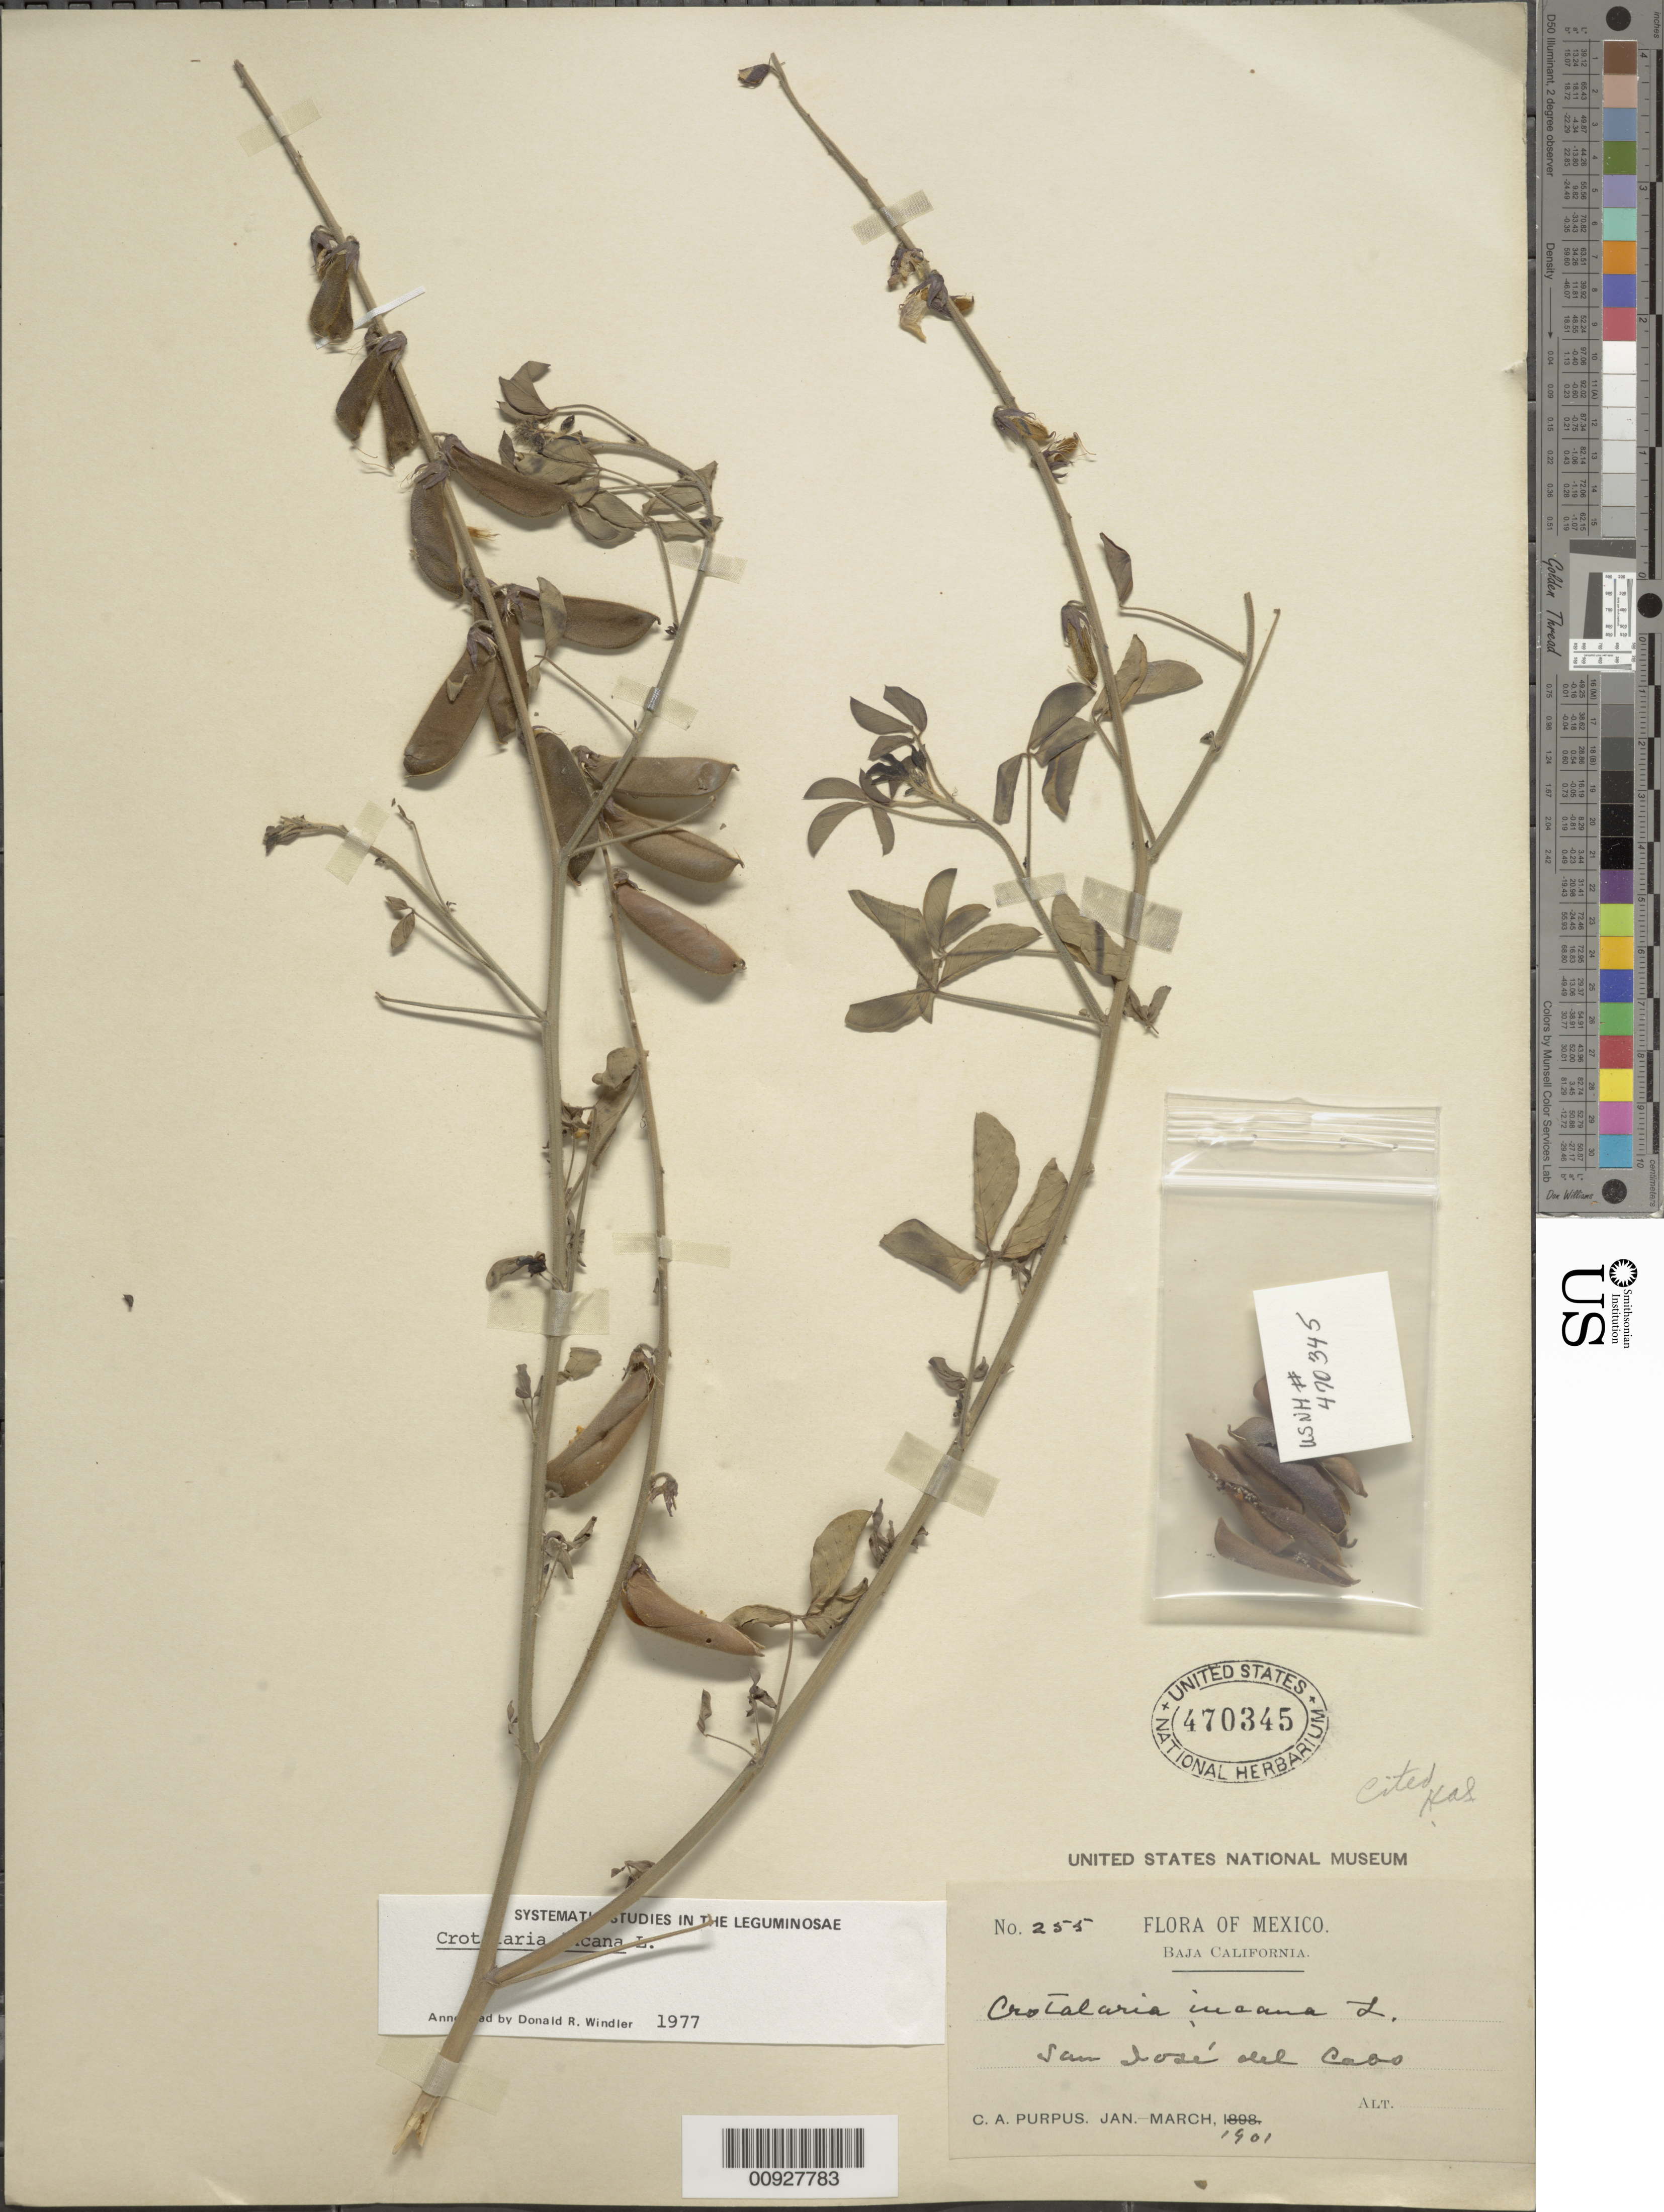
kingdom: Plantae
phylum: Tracheophyta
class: Magnoliopsida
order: Fabales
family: Fabaceae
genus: Crotalaria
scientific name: Crotalaria incana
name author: L.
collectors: C. A. Purpus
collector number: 255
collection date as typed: Jan 1901 to -- Mar 1901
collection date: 1901-01/1901-03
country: Mexico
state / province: Baja California Sur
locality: San José del Cabo, Baja California.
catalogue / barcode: US 470345